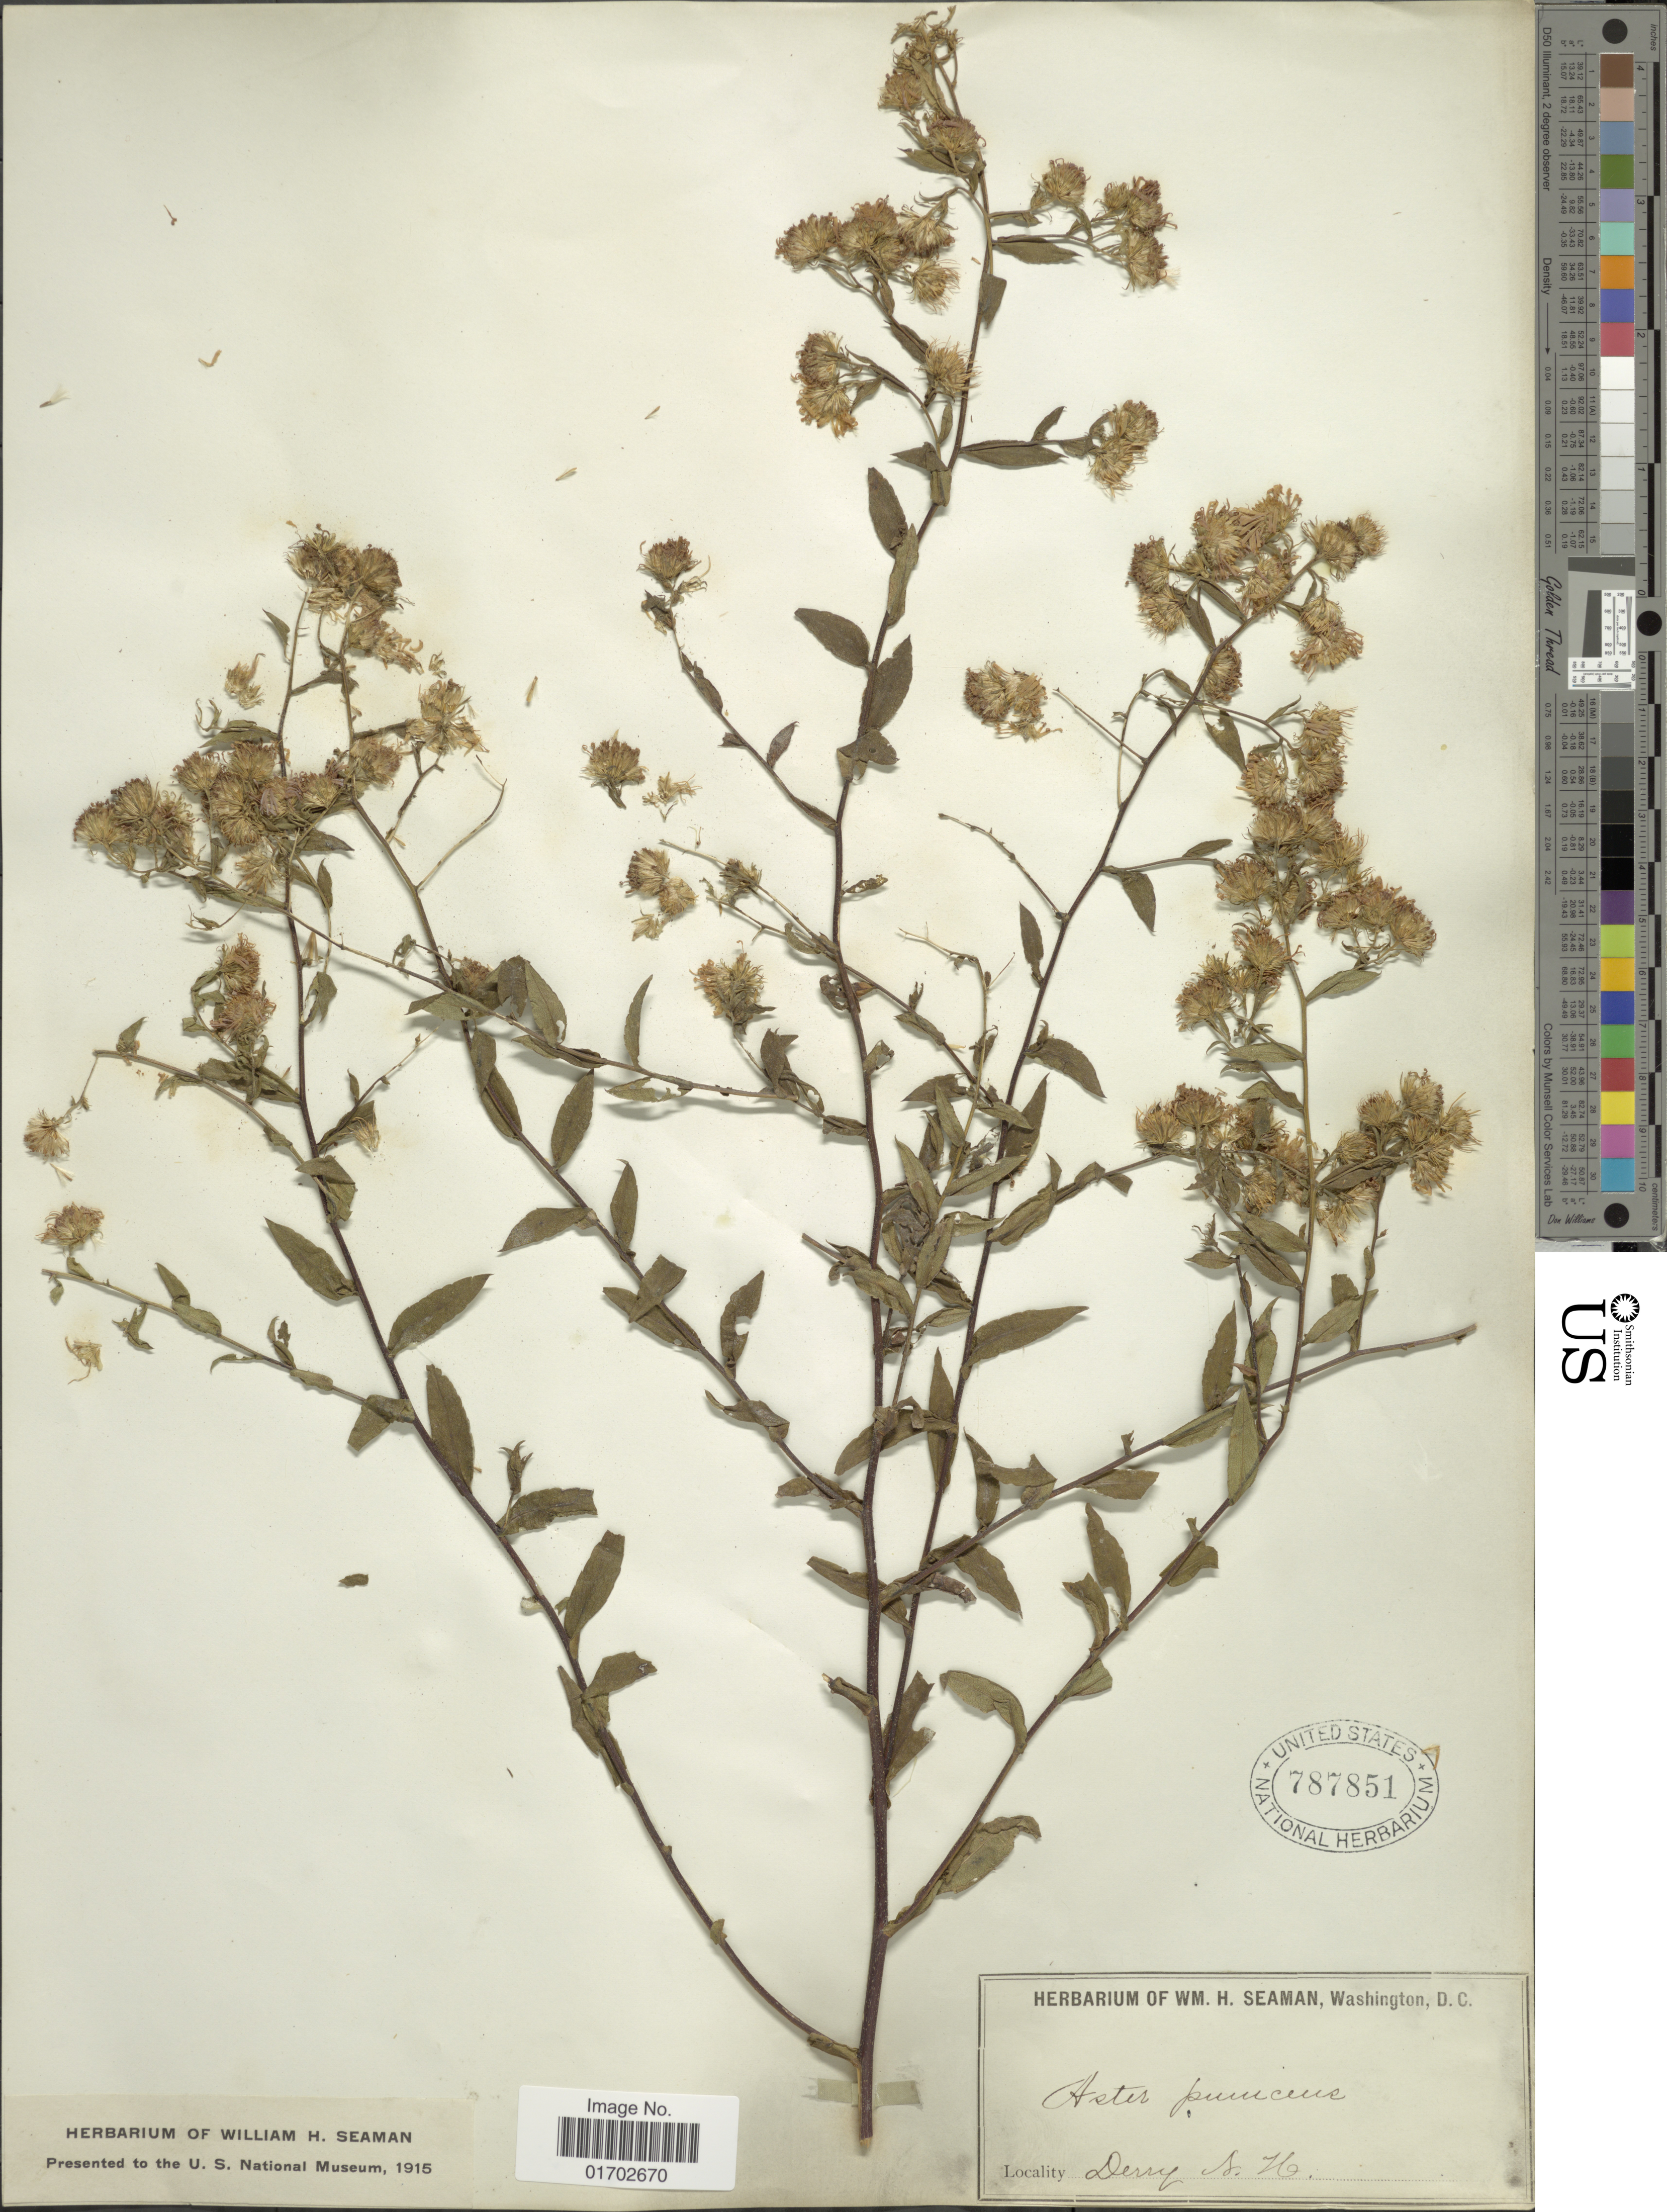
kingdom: Plantae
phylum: Tracheophyta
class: Magnoliopsida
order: Asterales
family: Asteraceae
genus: Symphyotrichum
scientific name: Symphyotrichum puniceum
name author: (L.) Á. Löve & D. Löve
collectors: ex herb. Seaman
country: United States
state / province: New Hampshire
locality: Derry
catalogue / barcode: US 787851